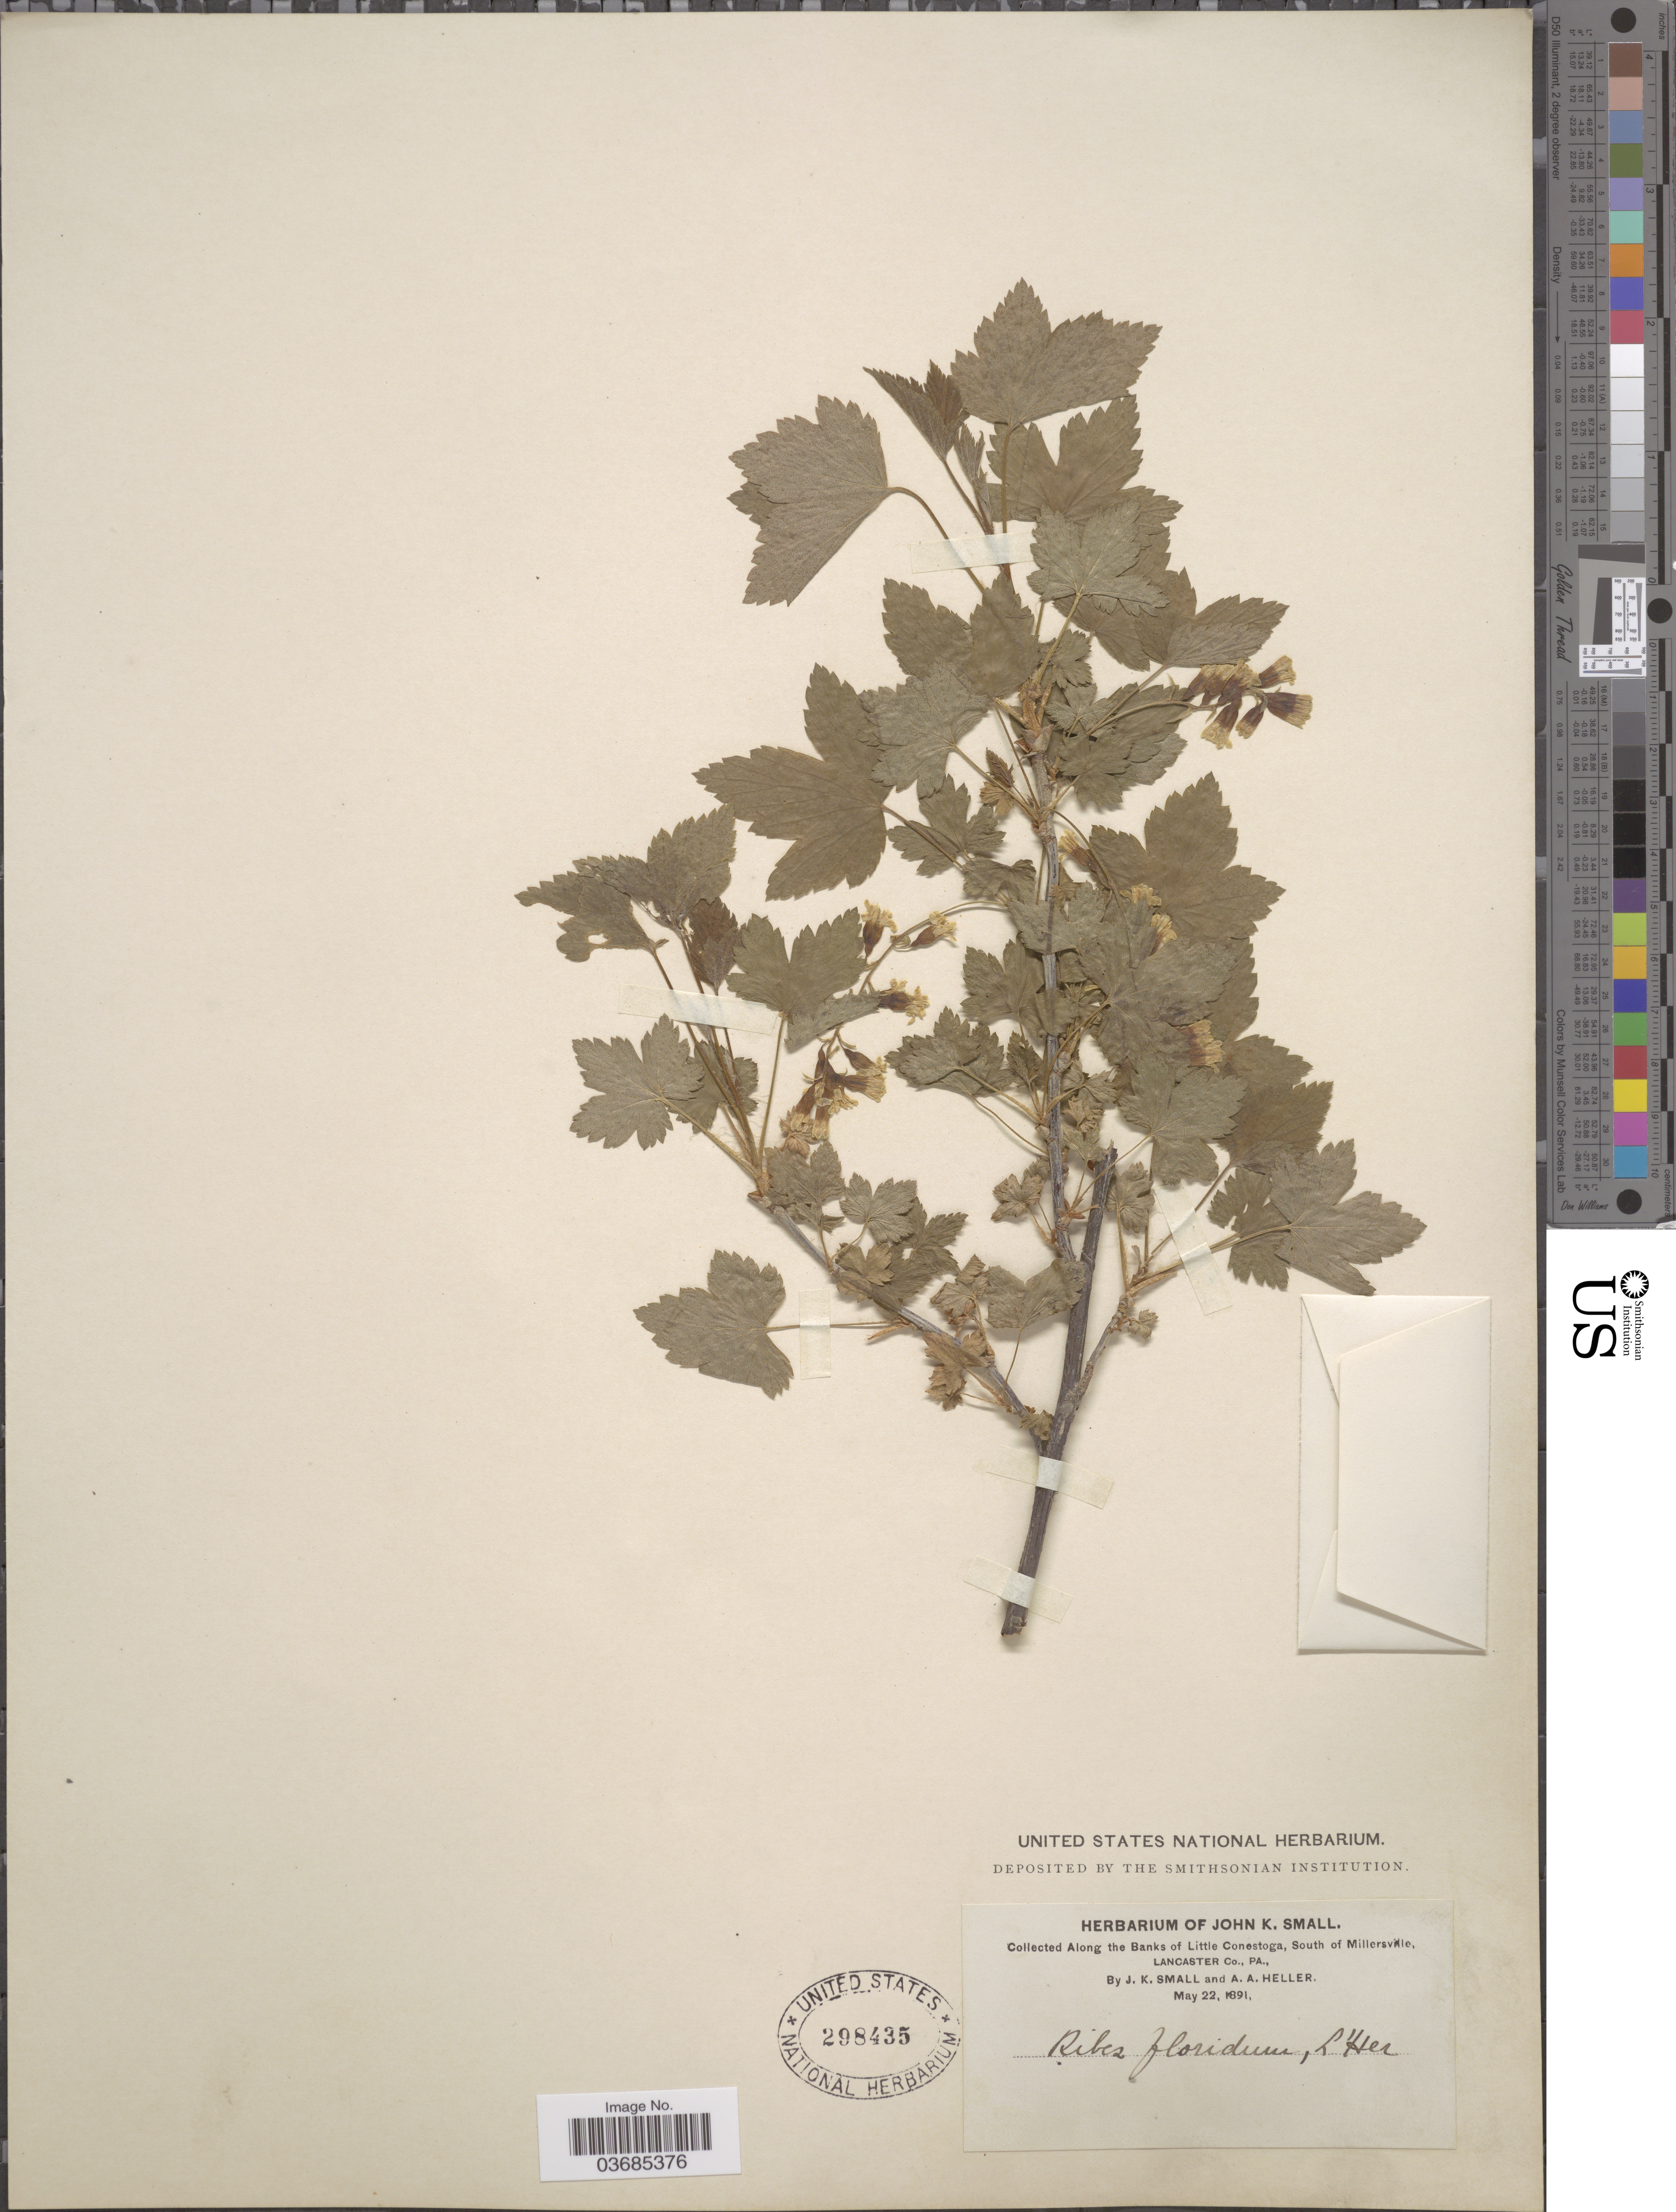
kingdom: Plantae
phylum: Tracheophyta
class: Magnoliopsida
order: Saxifragales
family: Grossulariaceae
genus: Ribes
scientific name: Ribes americanum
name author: Mill.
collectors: J. K. Small & A. A. Heller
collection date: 1891-05-22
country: United States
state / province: Pennsylvania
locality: Along the Banks of Little Conestoga, South of Millersville, Lancaster Co.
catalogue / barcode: US 298435